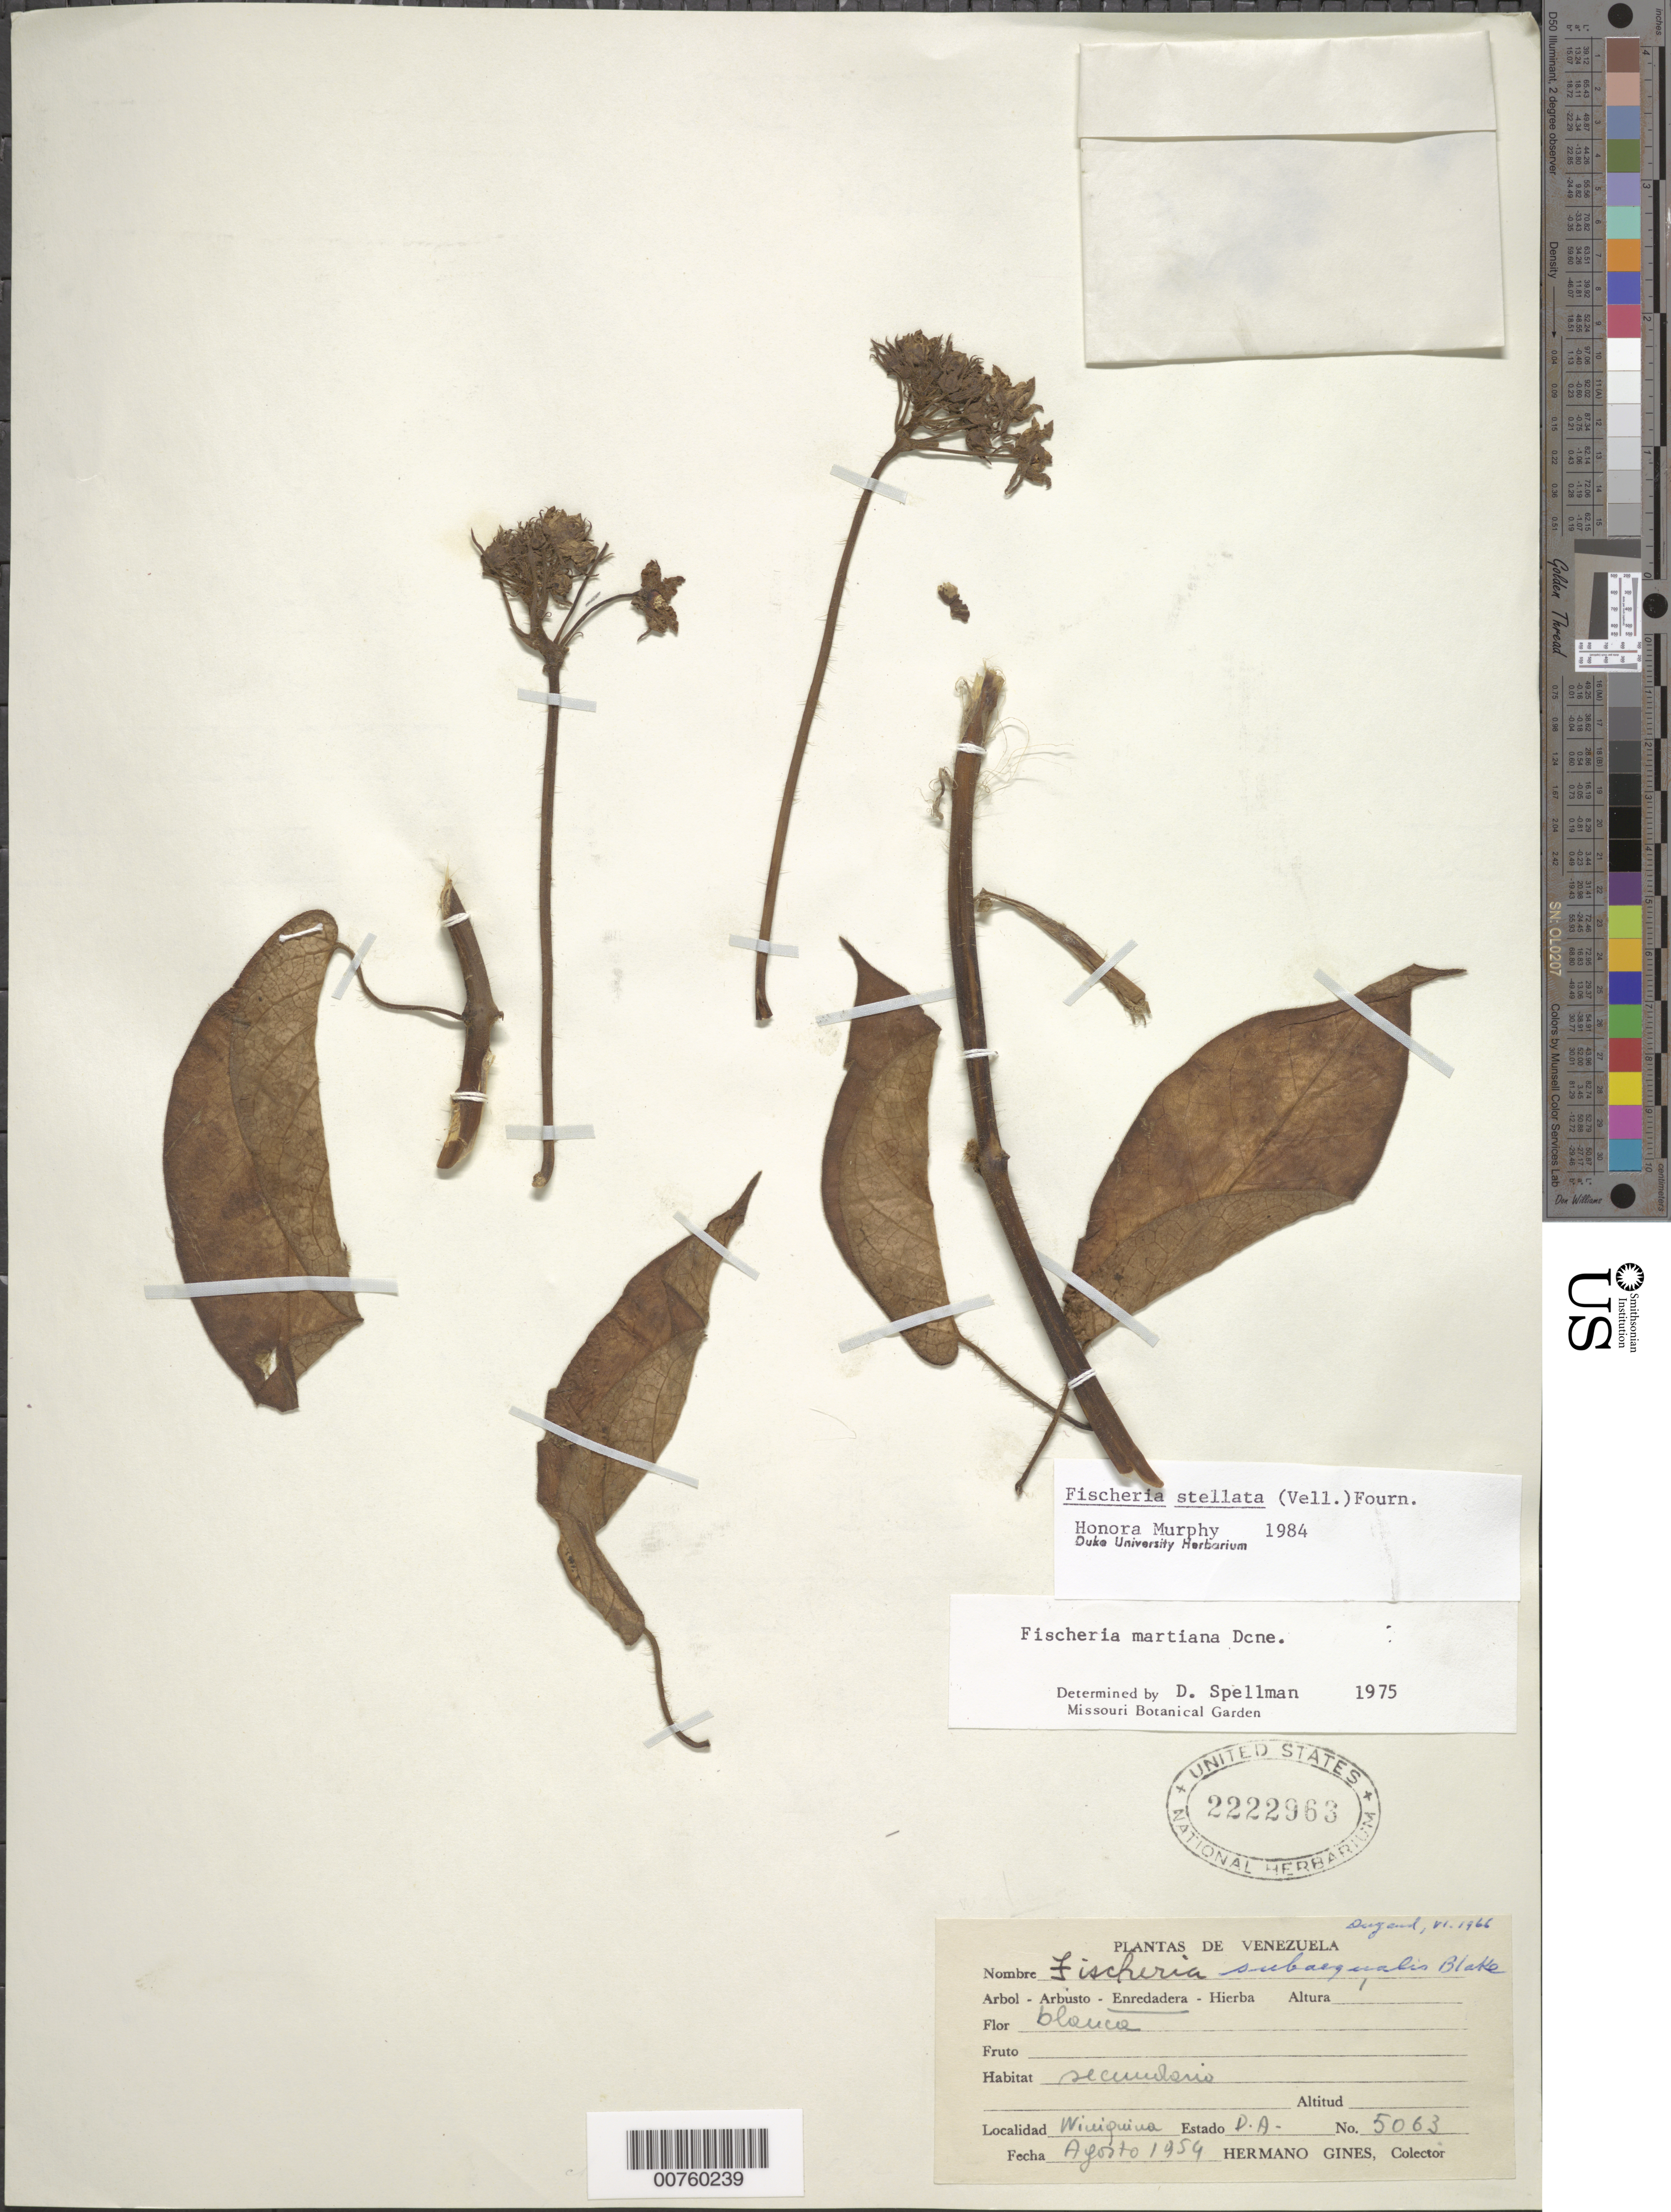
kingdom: Plantae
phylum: Tracheophyta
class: Magnoliopsida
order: Gentianales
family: Apocynaceae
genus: Fischeria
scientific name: Fischeria stellata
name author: (Vell.) E. Fourn.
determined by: Murphy, H.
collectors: H. Gines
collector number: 5063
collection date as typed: Aug-54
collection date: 1954-08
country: Venezuela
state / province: Delta Amacuro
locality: C. Wiuiquina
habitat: Secondary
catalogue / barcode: US 2222963